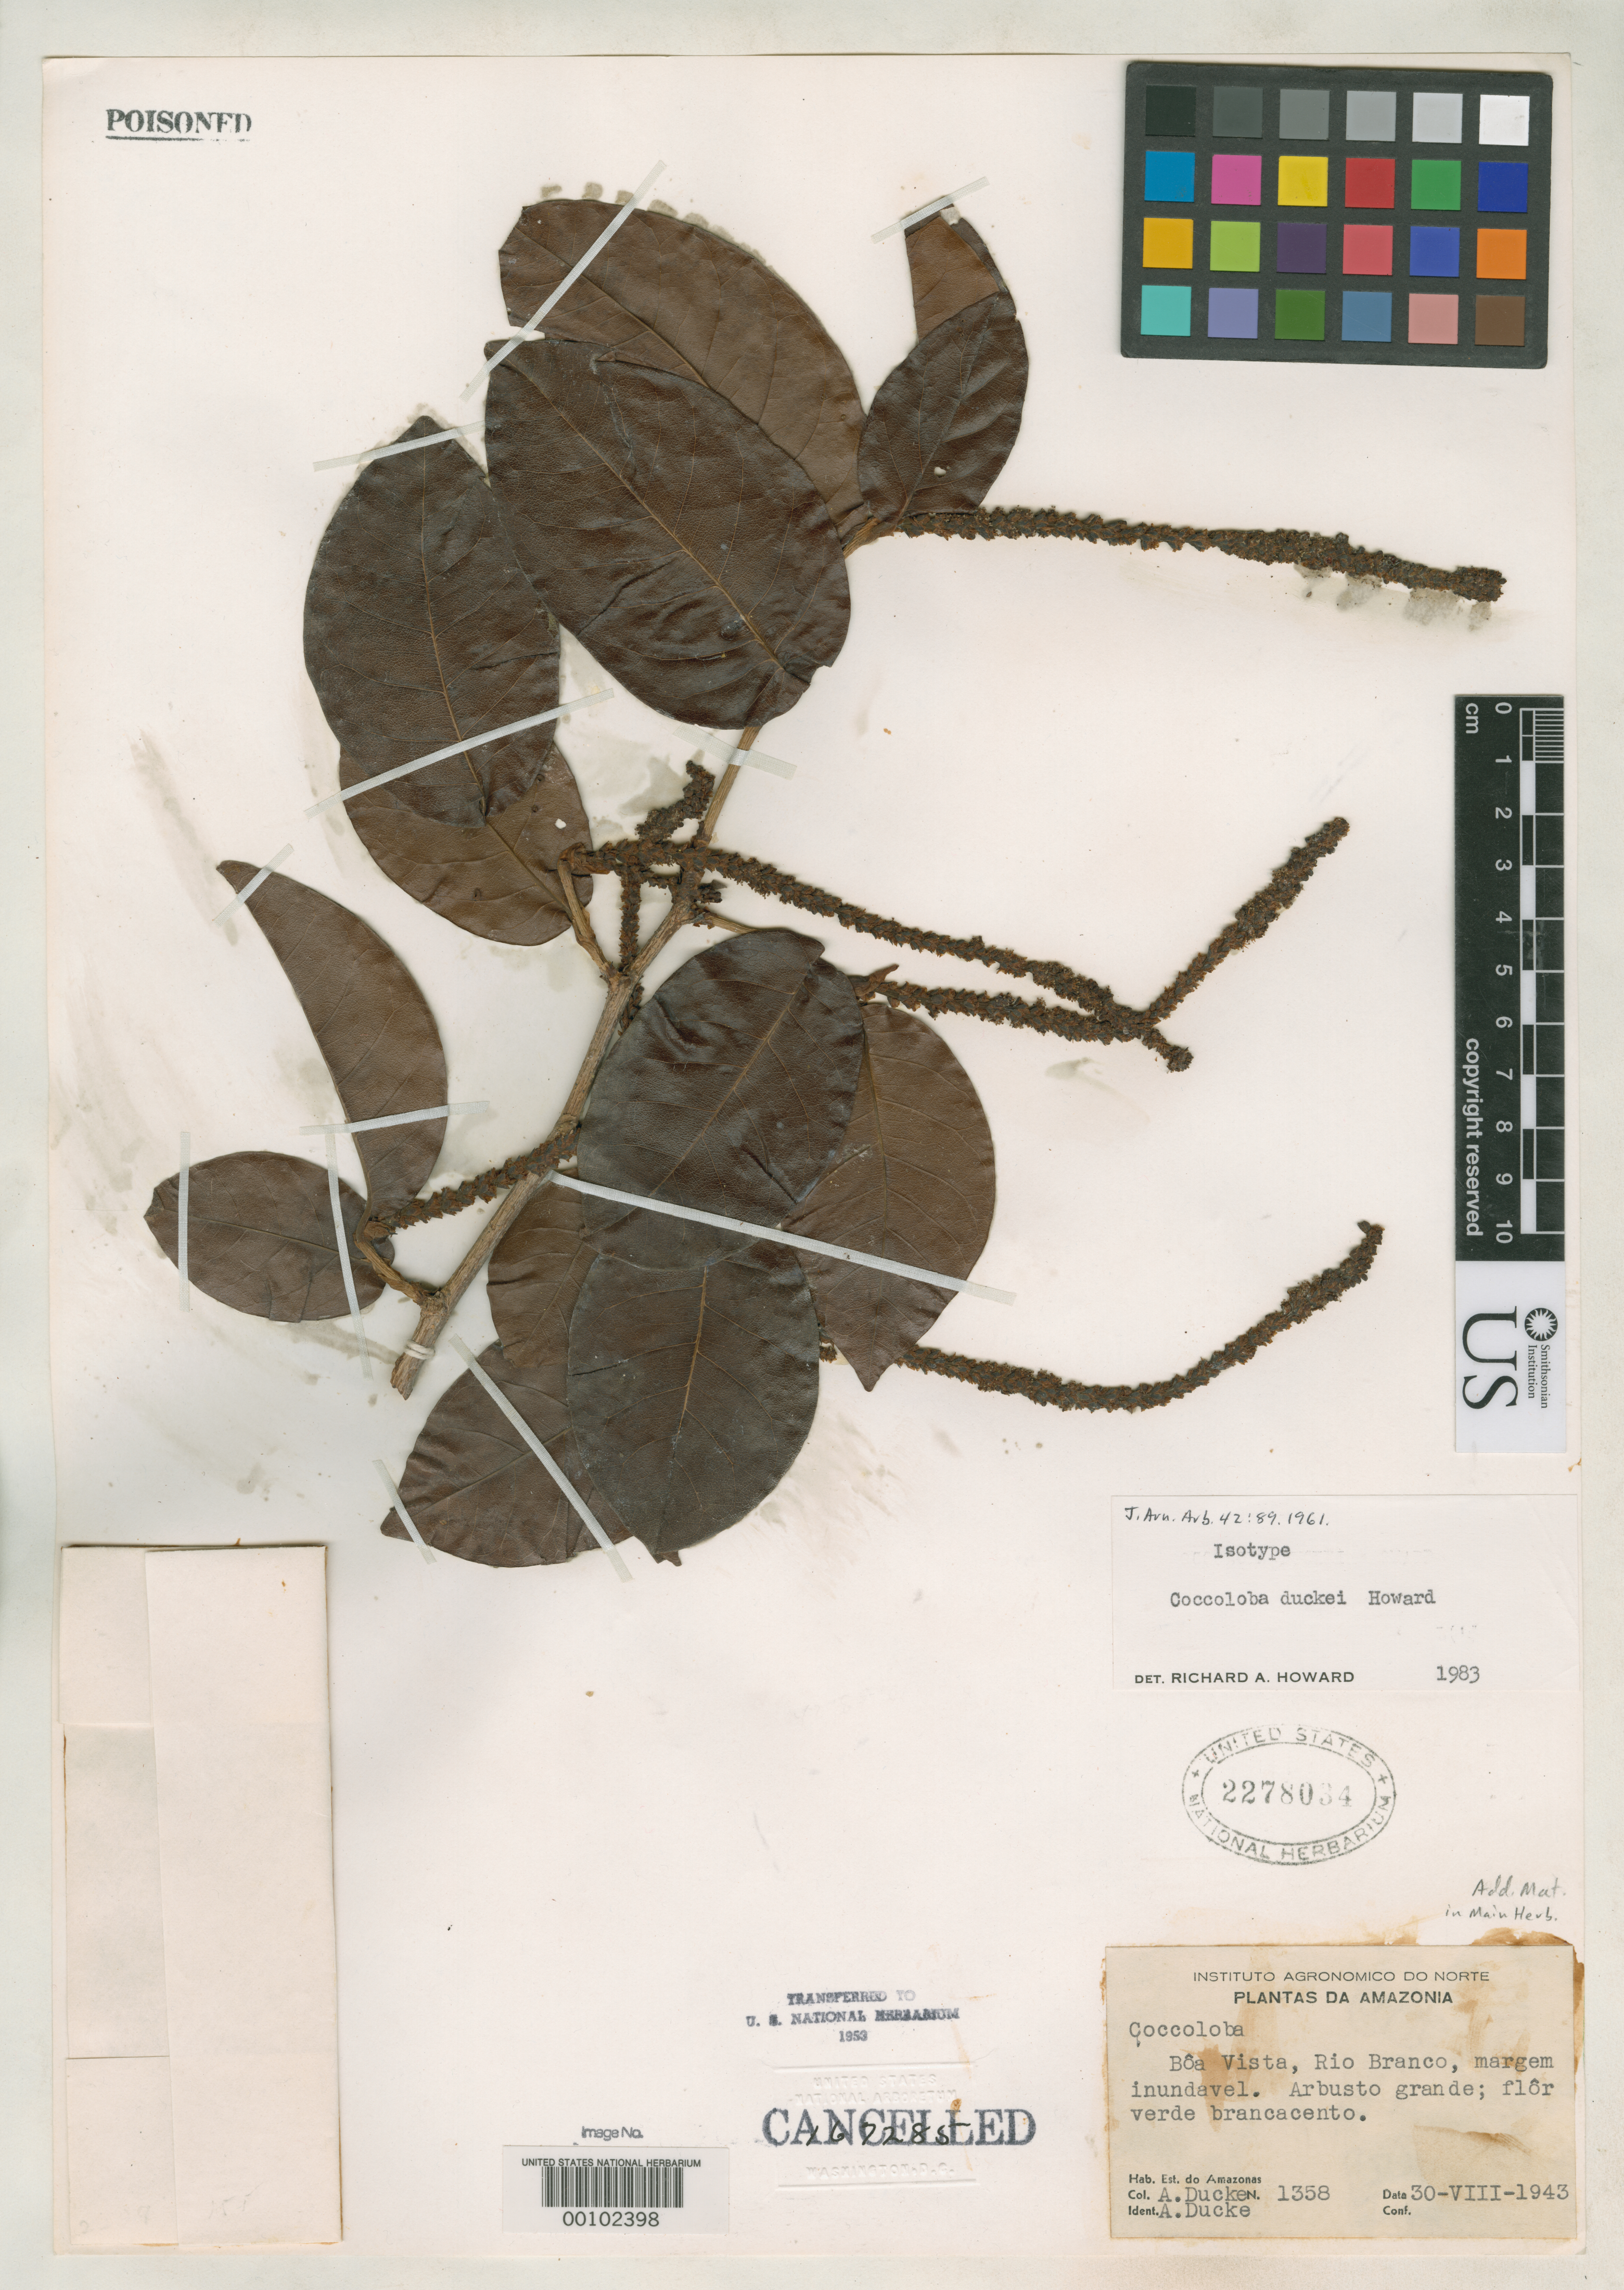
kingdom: Plantae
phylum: Tracheophyta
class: Magnoliopsida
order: Caryophyllales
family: Polygonaceae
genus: Coccoloba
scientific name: Coccoloba duckei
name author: R.A. Howard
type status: Isotype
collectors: A. Ducke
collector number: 1358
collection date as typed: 30 Aug 1943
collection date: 1943-08-30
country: Brazil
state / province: Amazonas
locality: Boa Vista, Rio Branco, Margem Inundavel.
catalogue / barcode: US 2278034